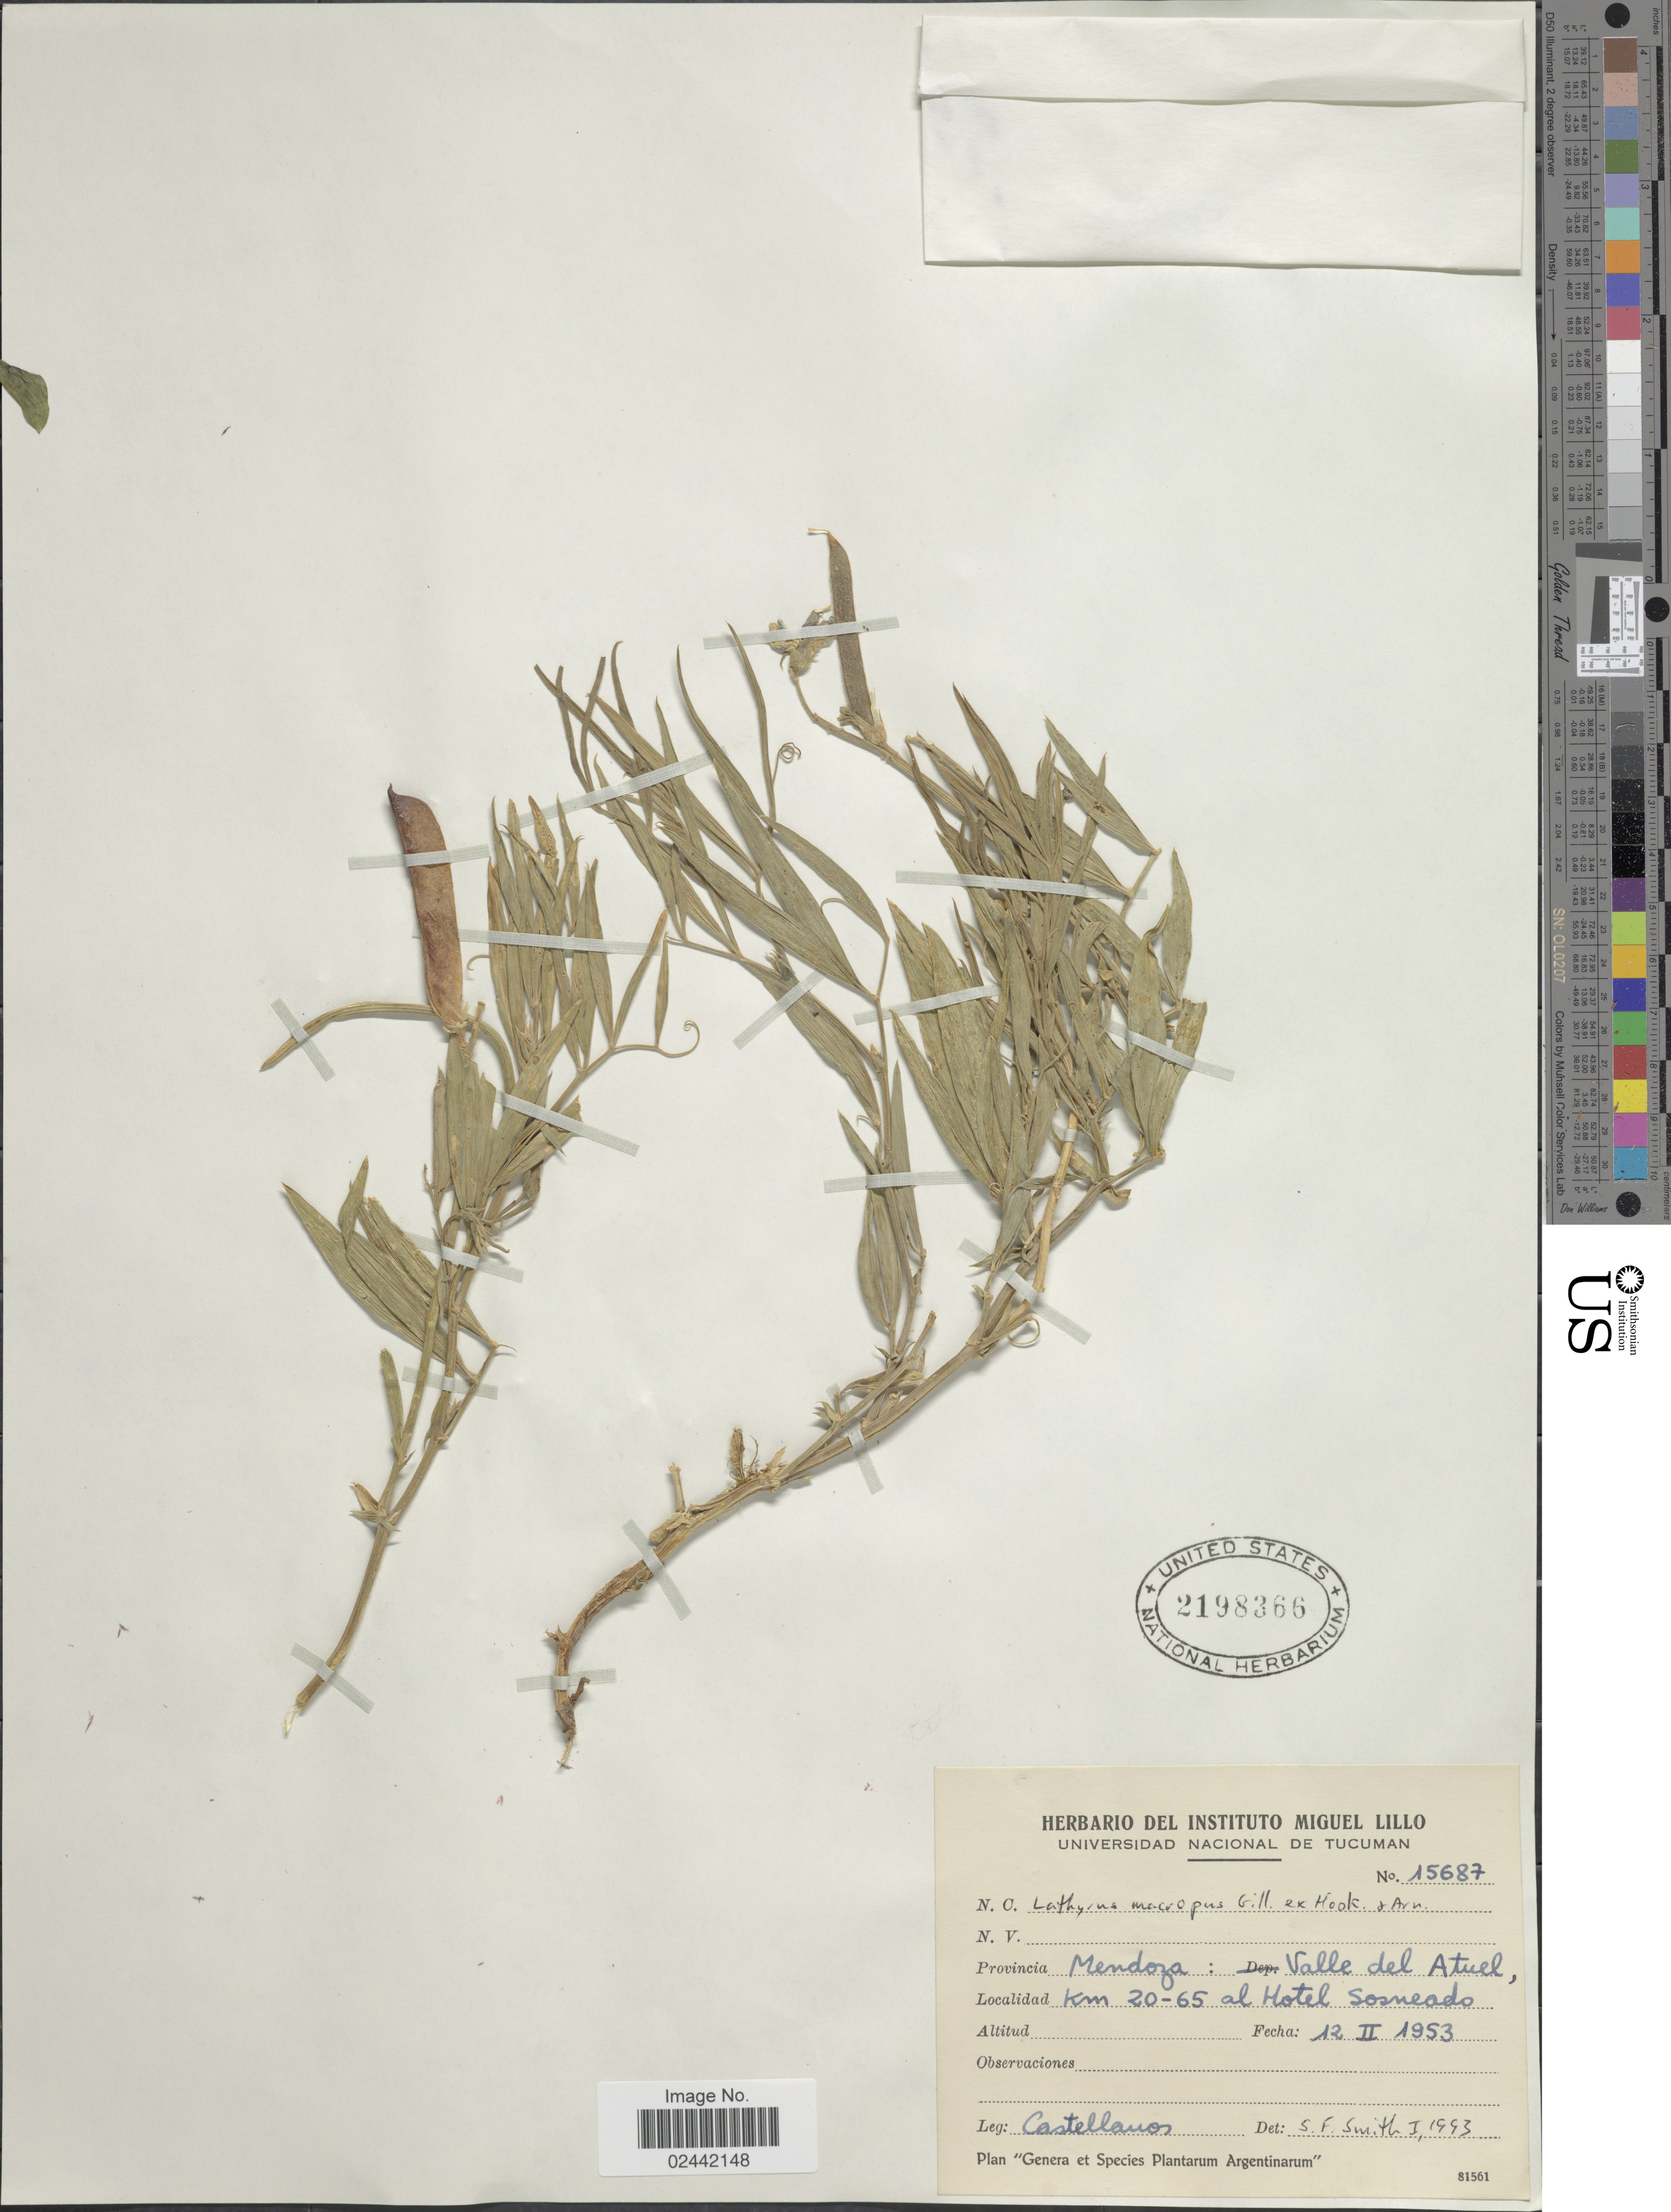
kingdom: Plantae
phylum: Tracheophyta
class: Magnoliopsida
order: Fabales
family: Fabaceae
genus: Lathyrus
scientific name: Lathyrus macropus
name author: Hook. & Arn.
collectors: -- Castellanos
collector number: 15687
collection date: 1953-02-12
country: Argentina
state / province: Mendoza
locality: Valle del Atuel, Km 20-65 al Hotel Sosneado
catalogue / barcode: US 2198366